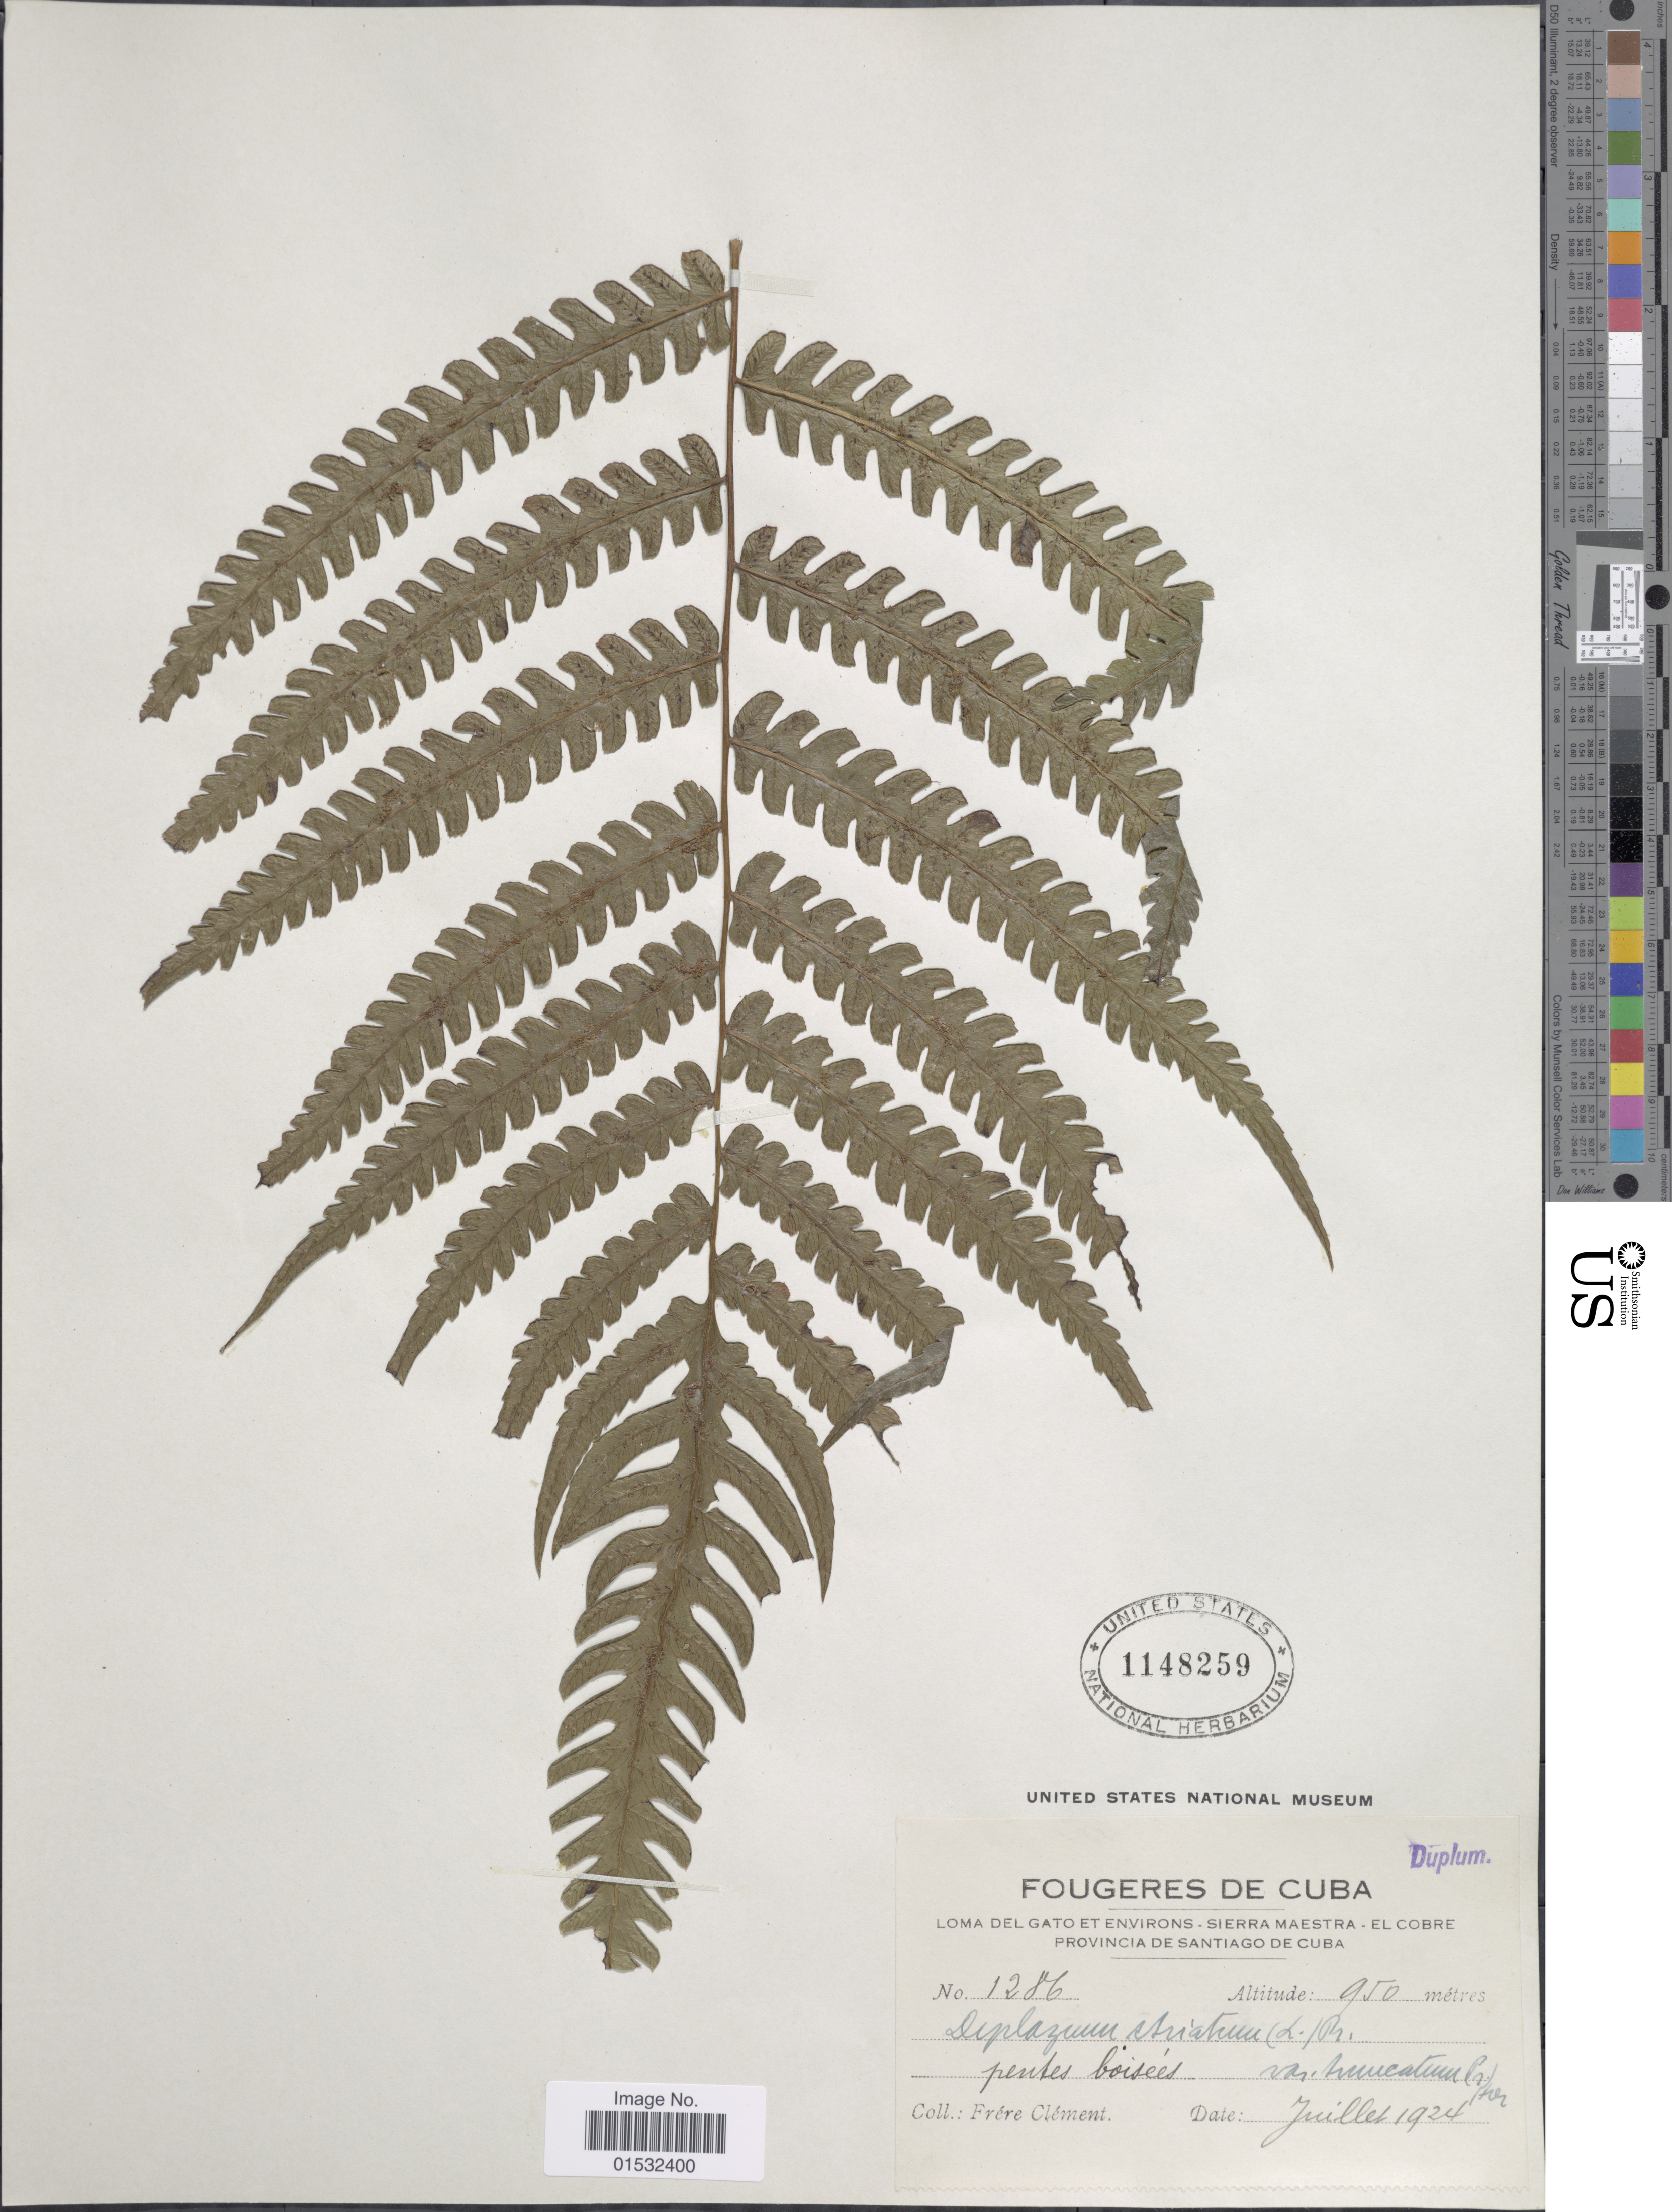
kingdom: Plantae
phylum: Tracheophyta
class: Polypodiopsida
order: Polypodiales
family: Athyriaceae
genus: Diplazium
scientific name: Diplazium striatum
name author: (L.) C. Presl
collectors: B. Clement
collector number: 1286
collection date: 1924-07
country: Cuba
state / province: Santiago de Cuba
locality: Loma del Gato et Environs - Sierra Maestra - El Cobre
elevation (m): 950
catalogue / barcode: US 1148259